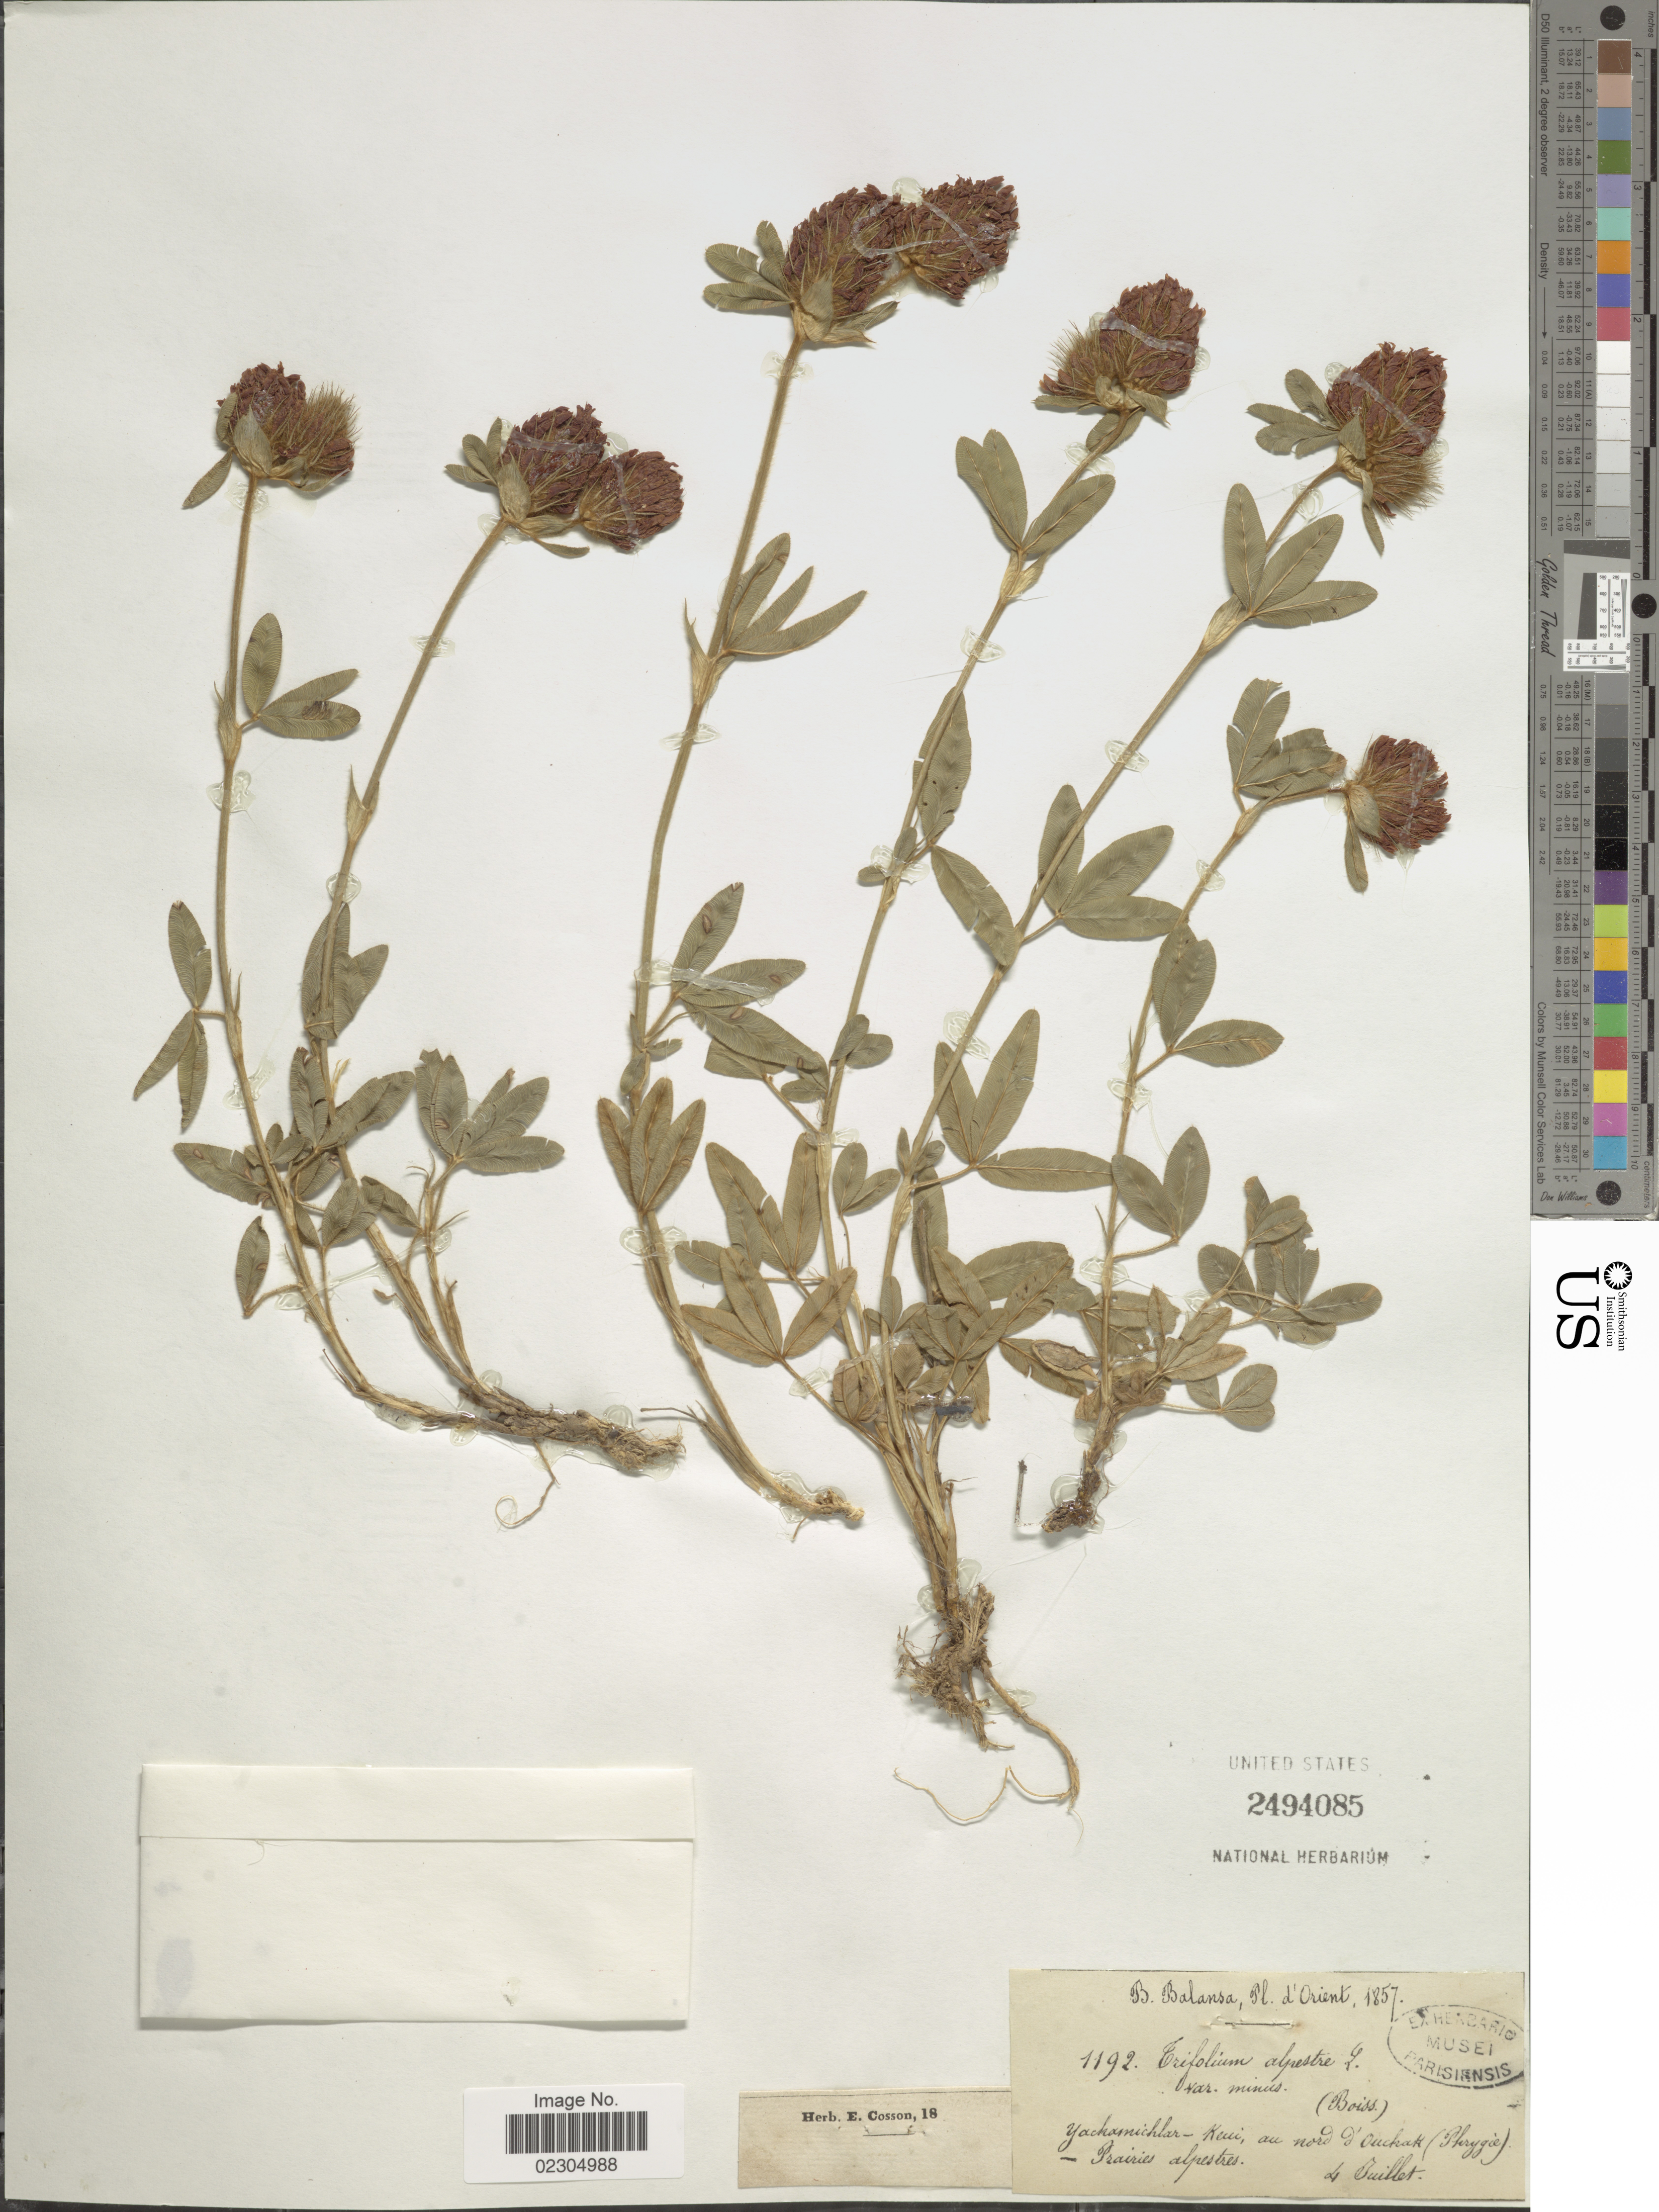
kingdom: Plantae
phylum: Tracheophyta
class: Magnoliopsida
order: Fabales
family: Fabaceae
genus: Trifolium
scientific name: Trifolium alpestre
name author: L.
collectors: B. Balansa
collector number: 1192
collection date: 1857-07-04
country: Turkey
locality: Yachamichkar - Keui, au nord d'Ouchak ( Phrygie). [interpreted]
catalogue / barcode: US 2494085